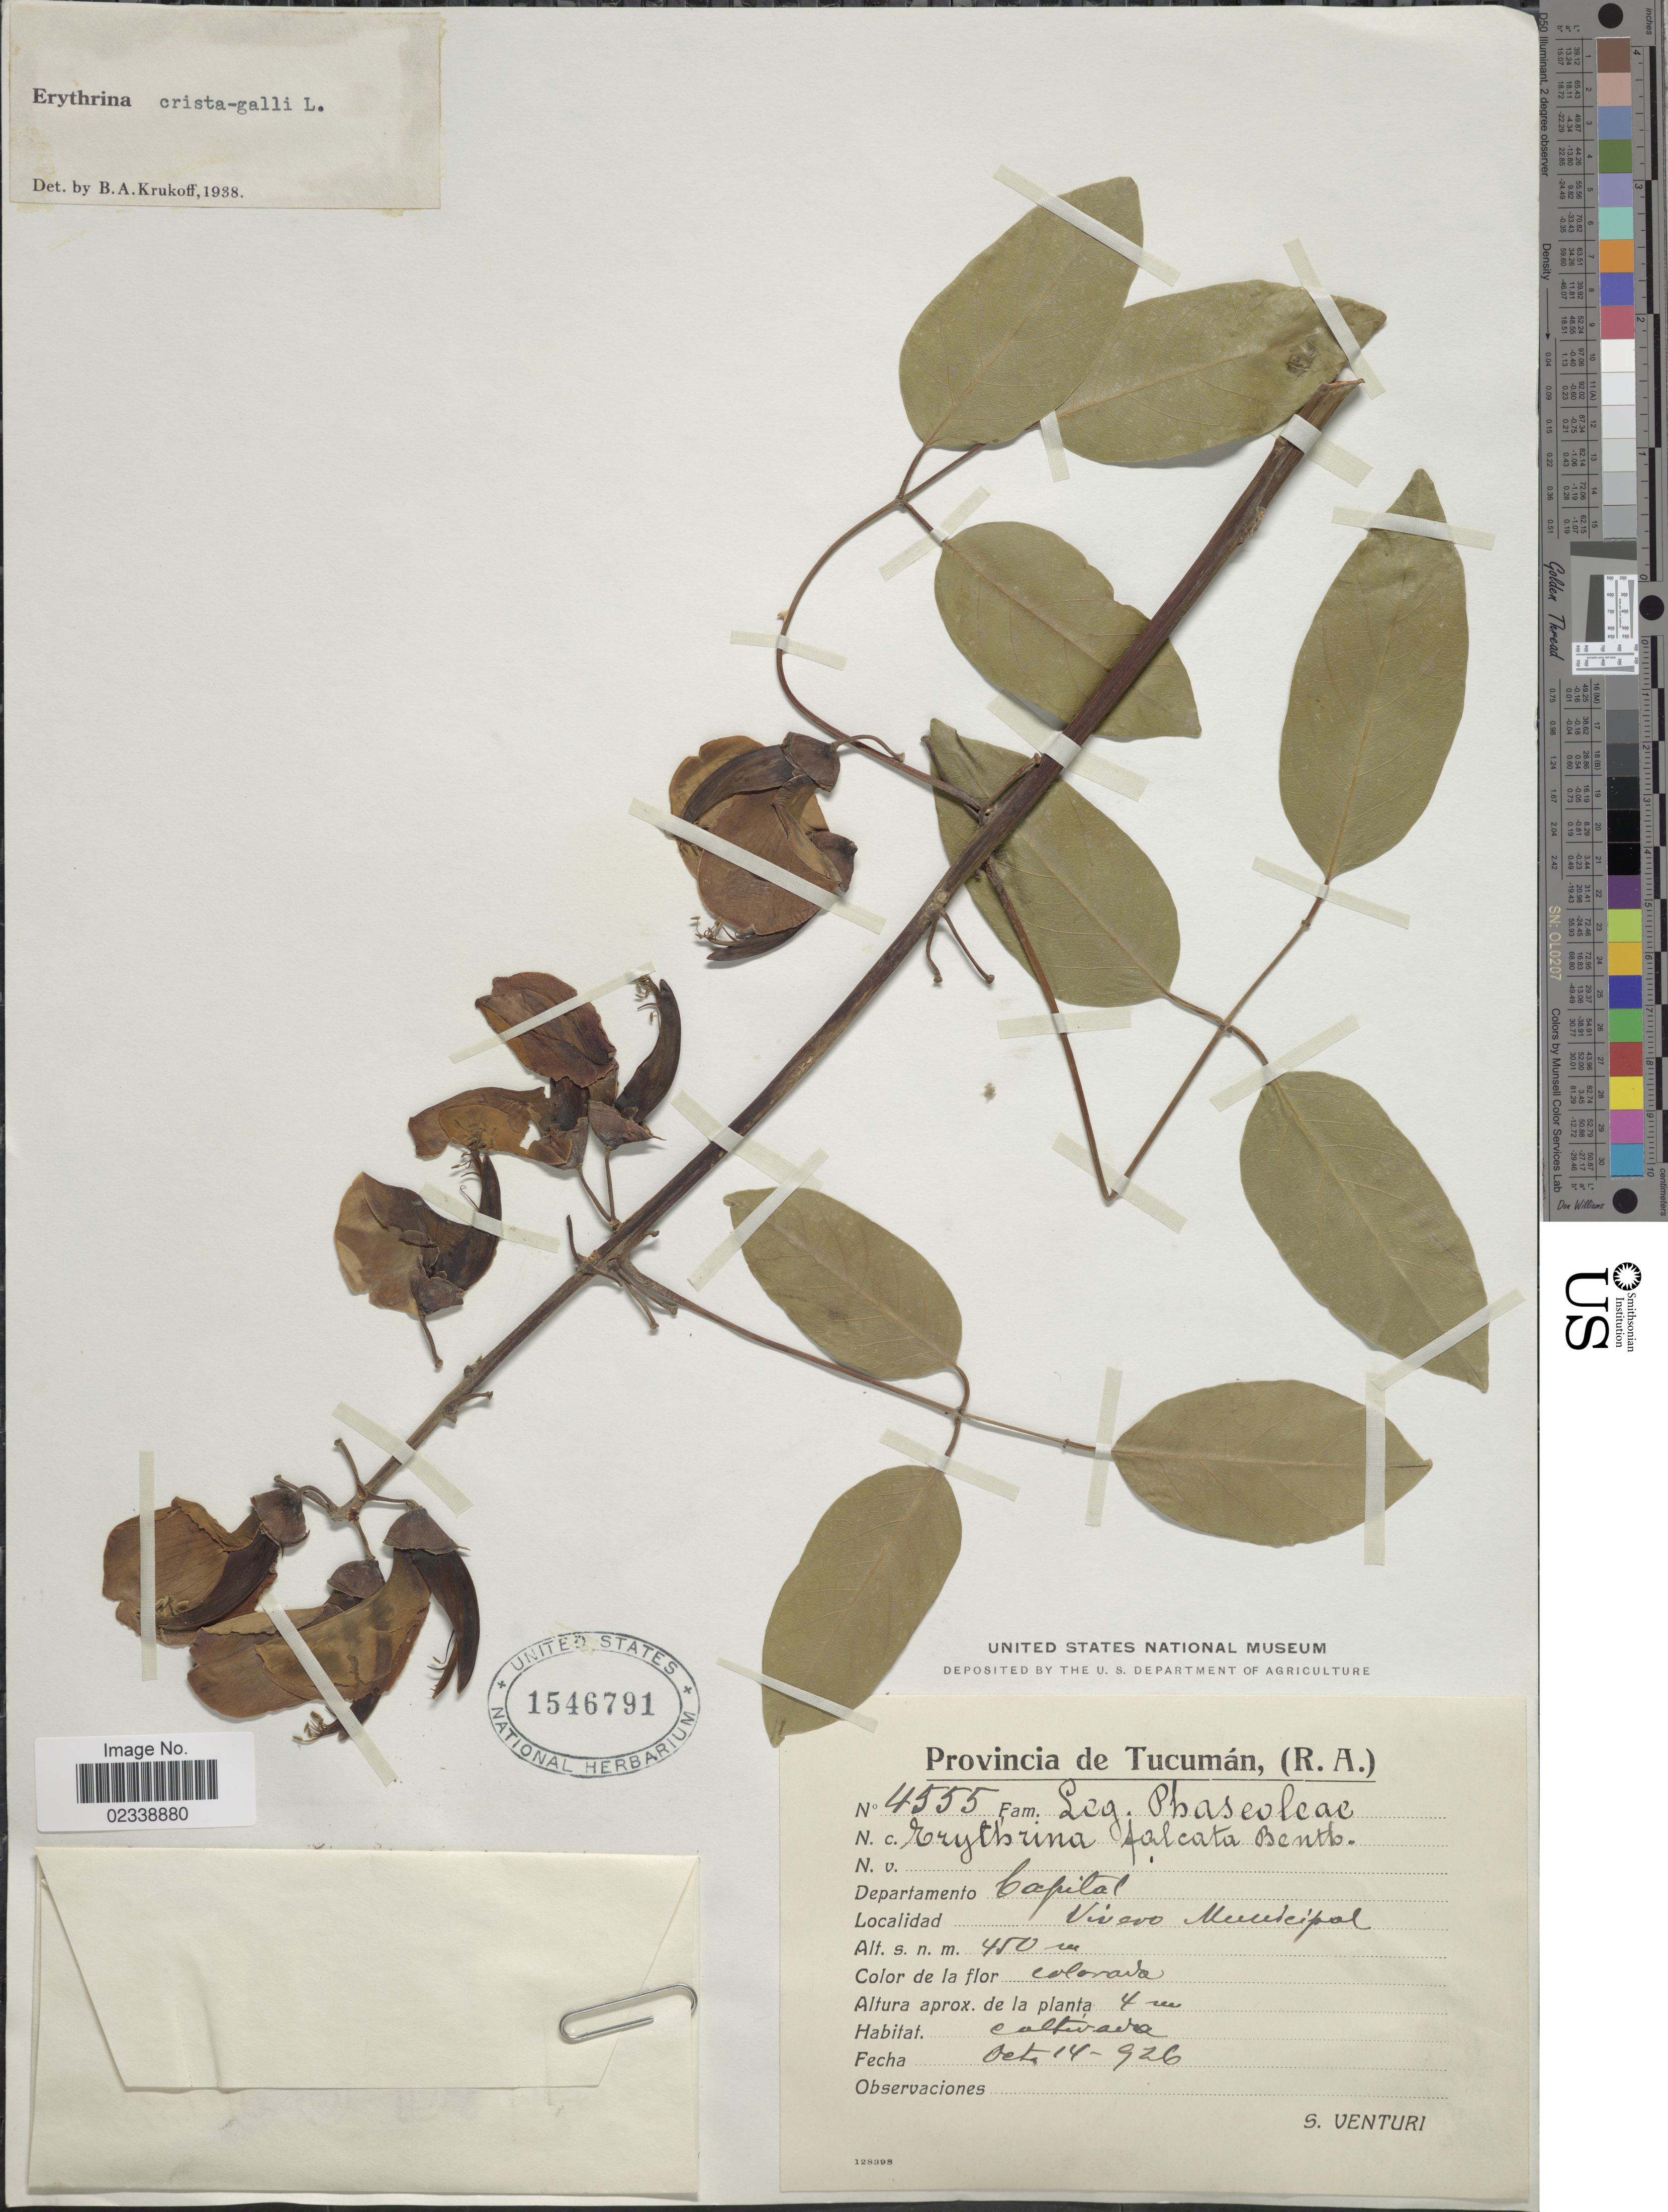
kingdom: Plantae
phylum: Tracheophyta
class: Magnoliopsida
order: Fabales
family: Fabaceae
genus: Erythrina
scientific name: Erythrina crista-galli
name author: L.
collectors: S. Venturi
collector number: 4555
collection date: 1926-10-14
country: Argentina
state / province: Tucuman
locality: Departamento Capital, Vivero Municipal.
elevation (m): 450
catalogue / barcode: US 1546791